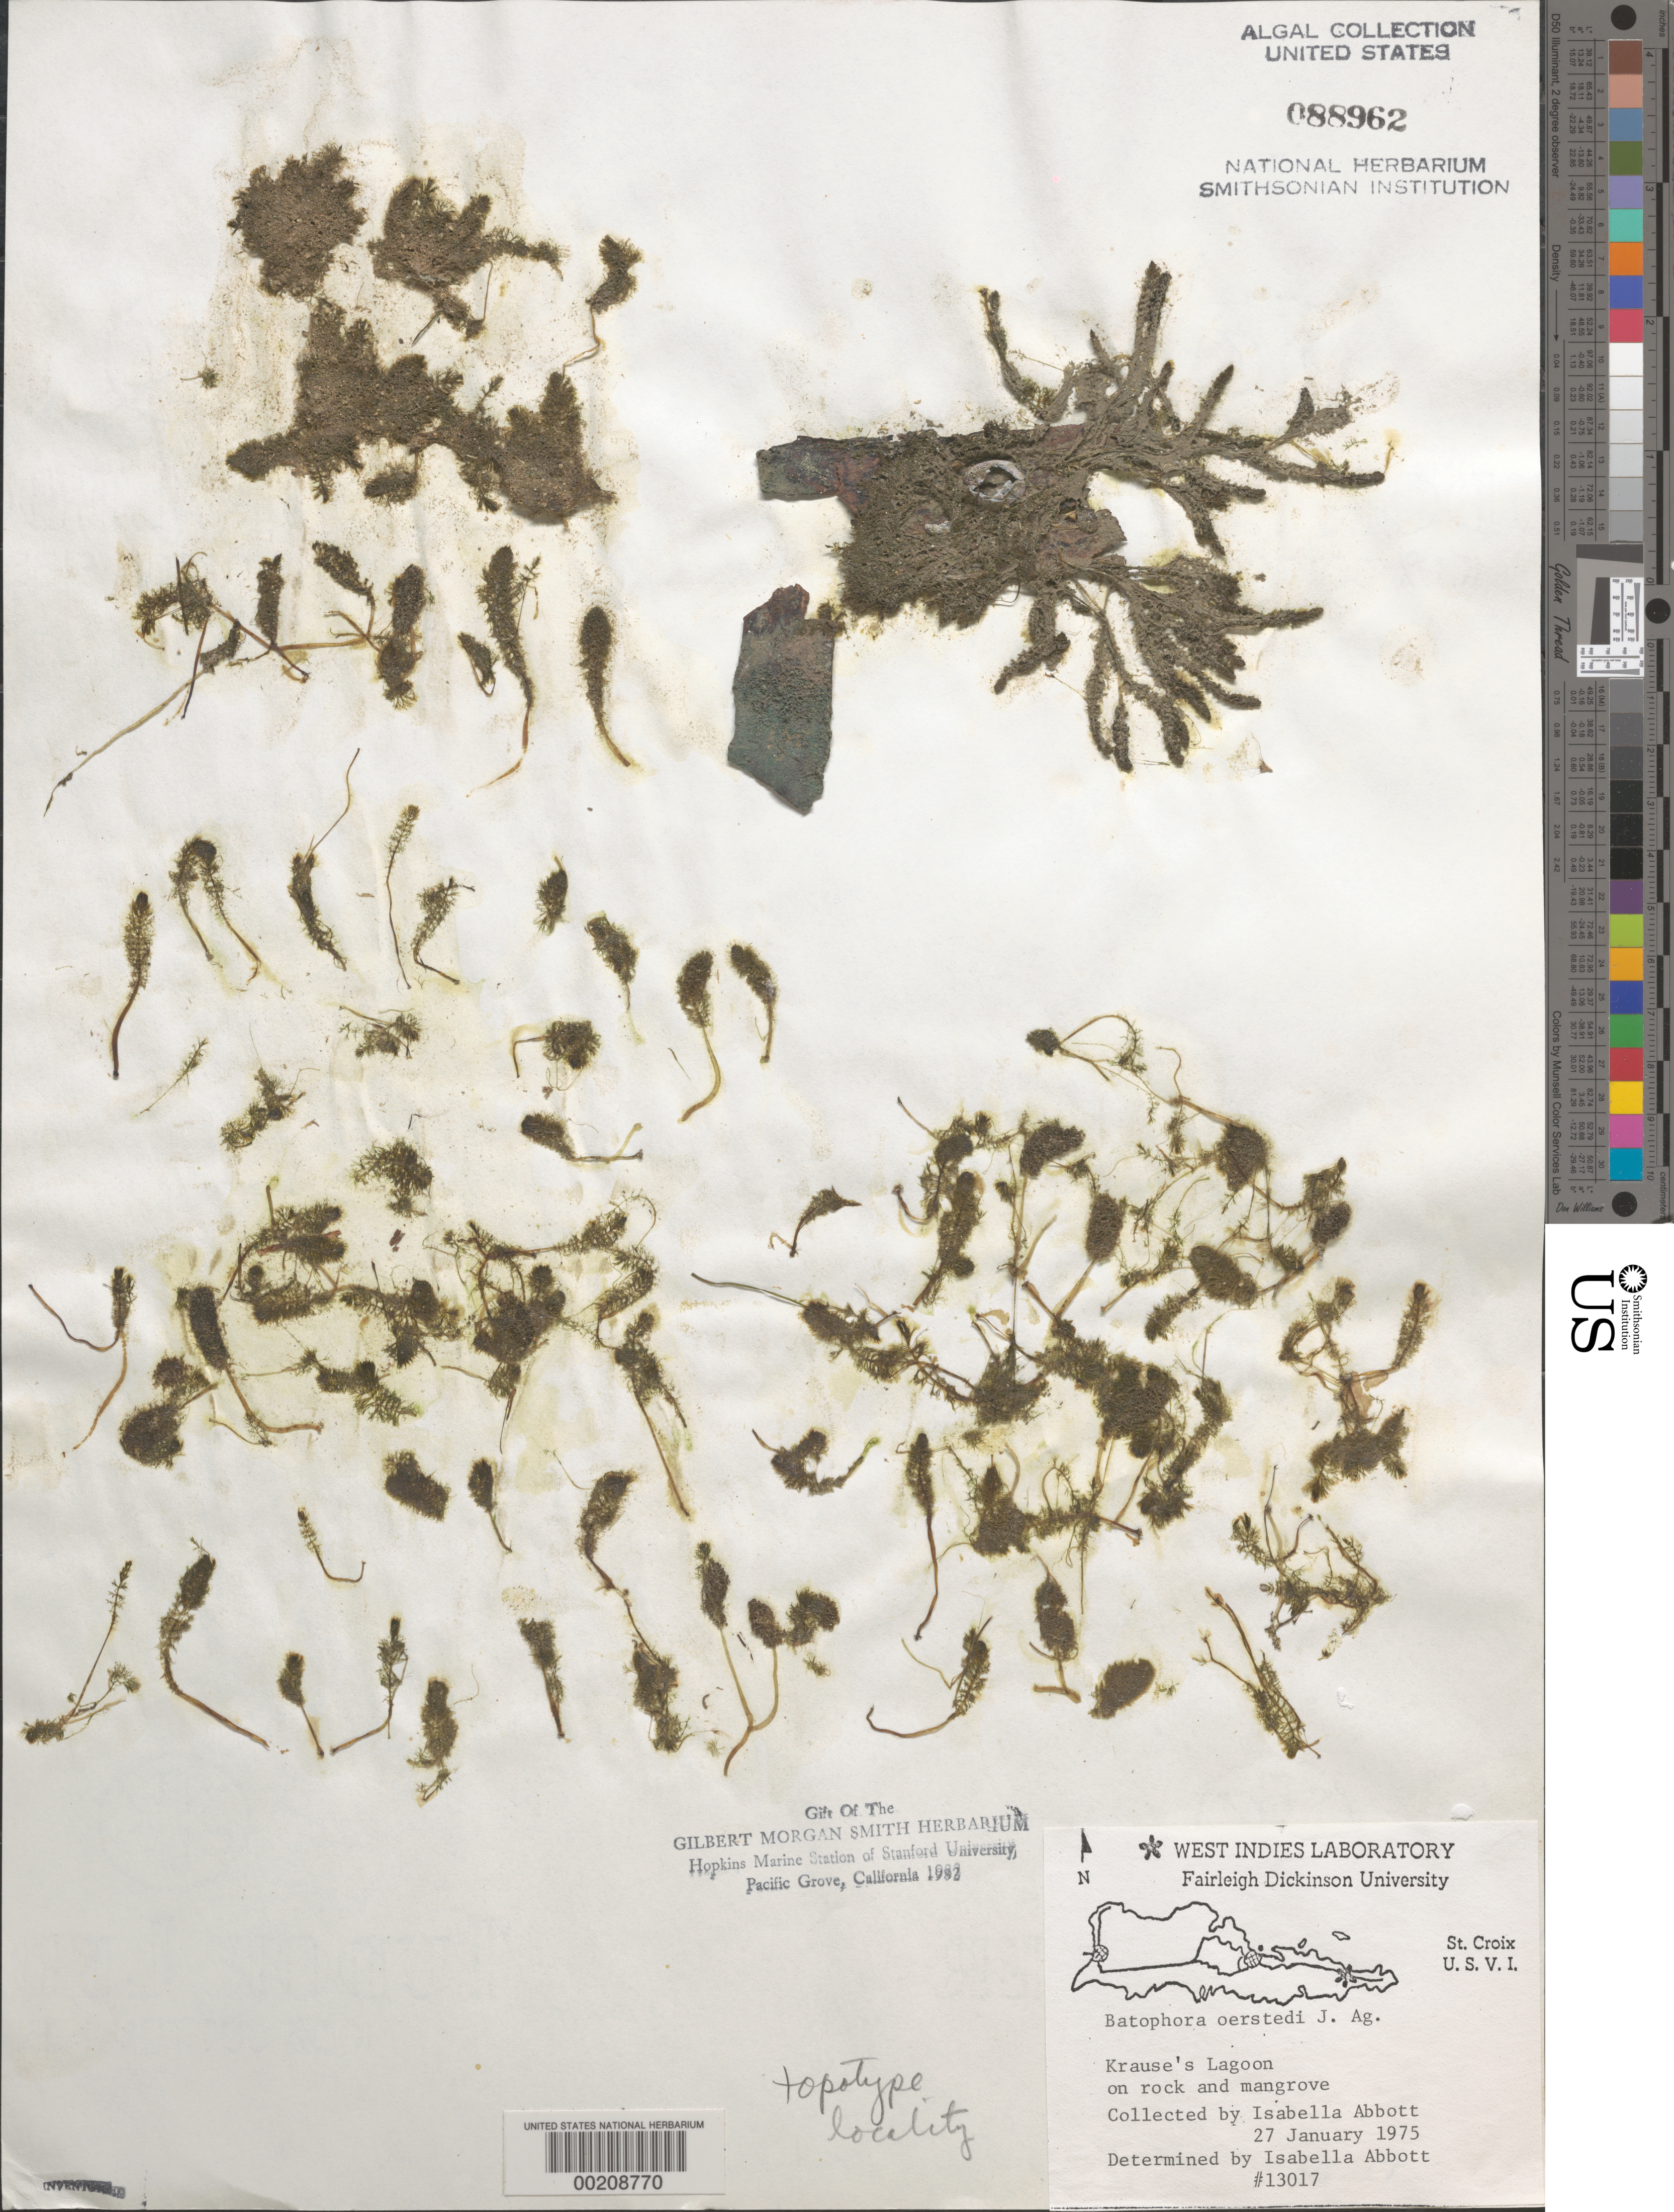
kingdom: Plantae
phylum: Chlorophyta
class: Ulvophyceae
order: Dasycladales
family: Dasycladaceae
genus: Batophora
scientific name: Batophora oerstedii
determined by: Abbott, Isabella A.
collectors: I. A. Abbott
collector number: IAA 13017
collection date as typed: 27 Jan 1975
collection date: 1975-01-27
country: U.S. Virgin Islands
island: St. Croix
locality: Krause's Lagoon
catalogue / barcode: US 88962